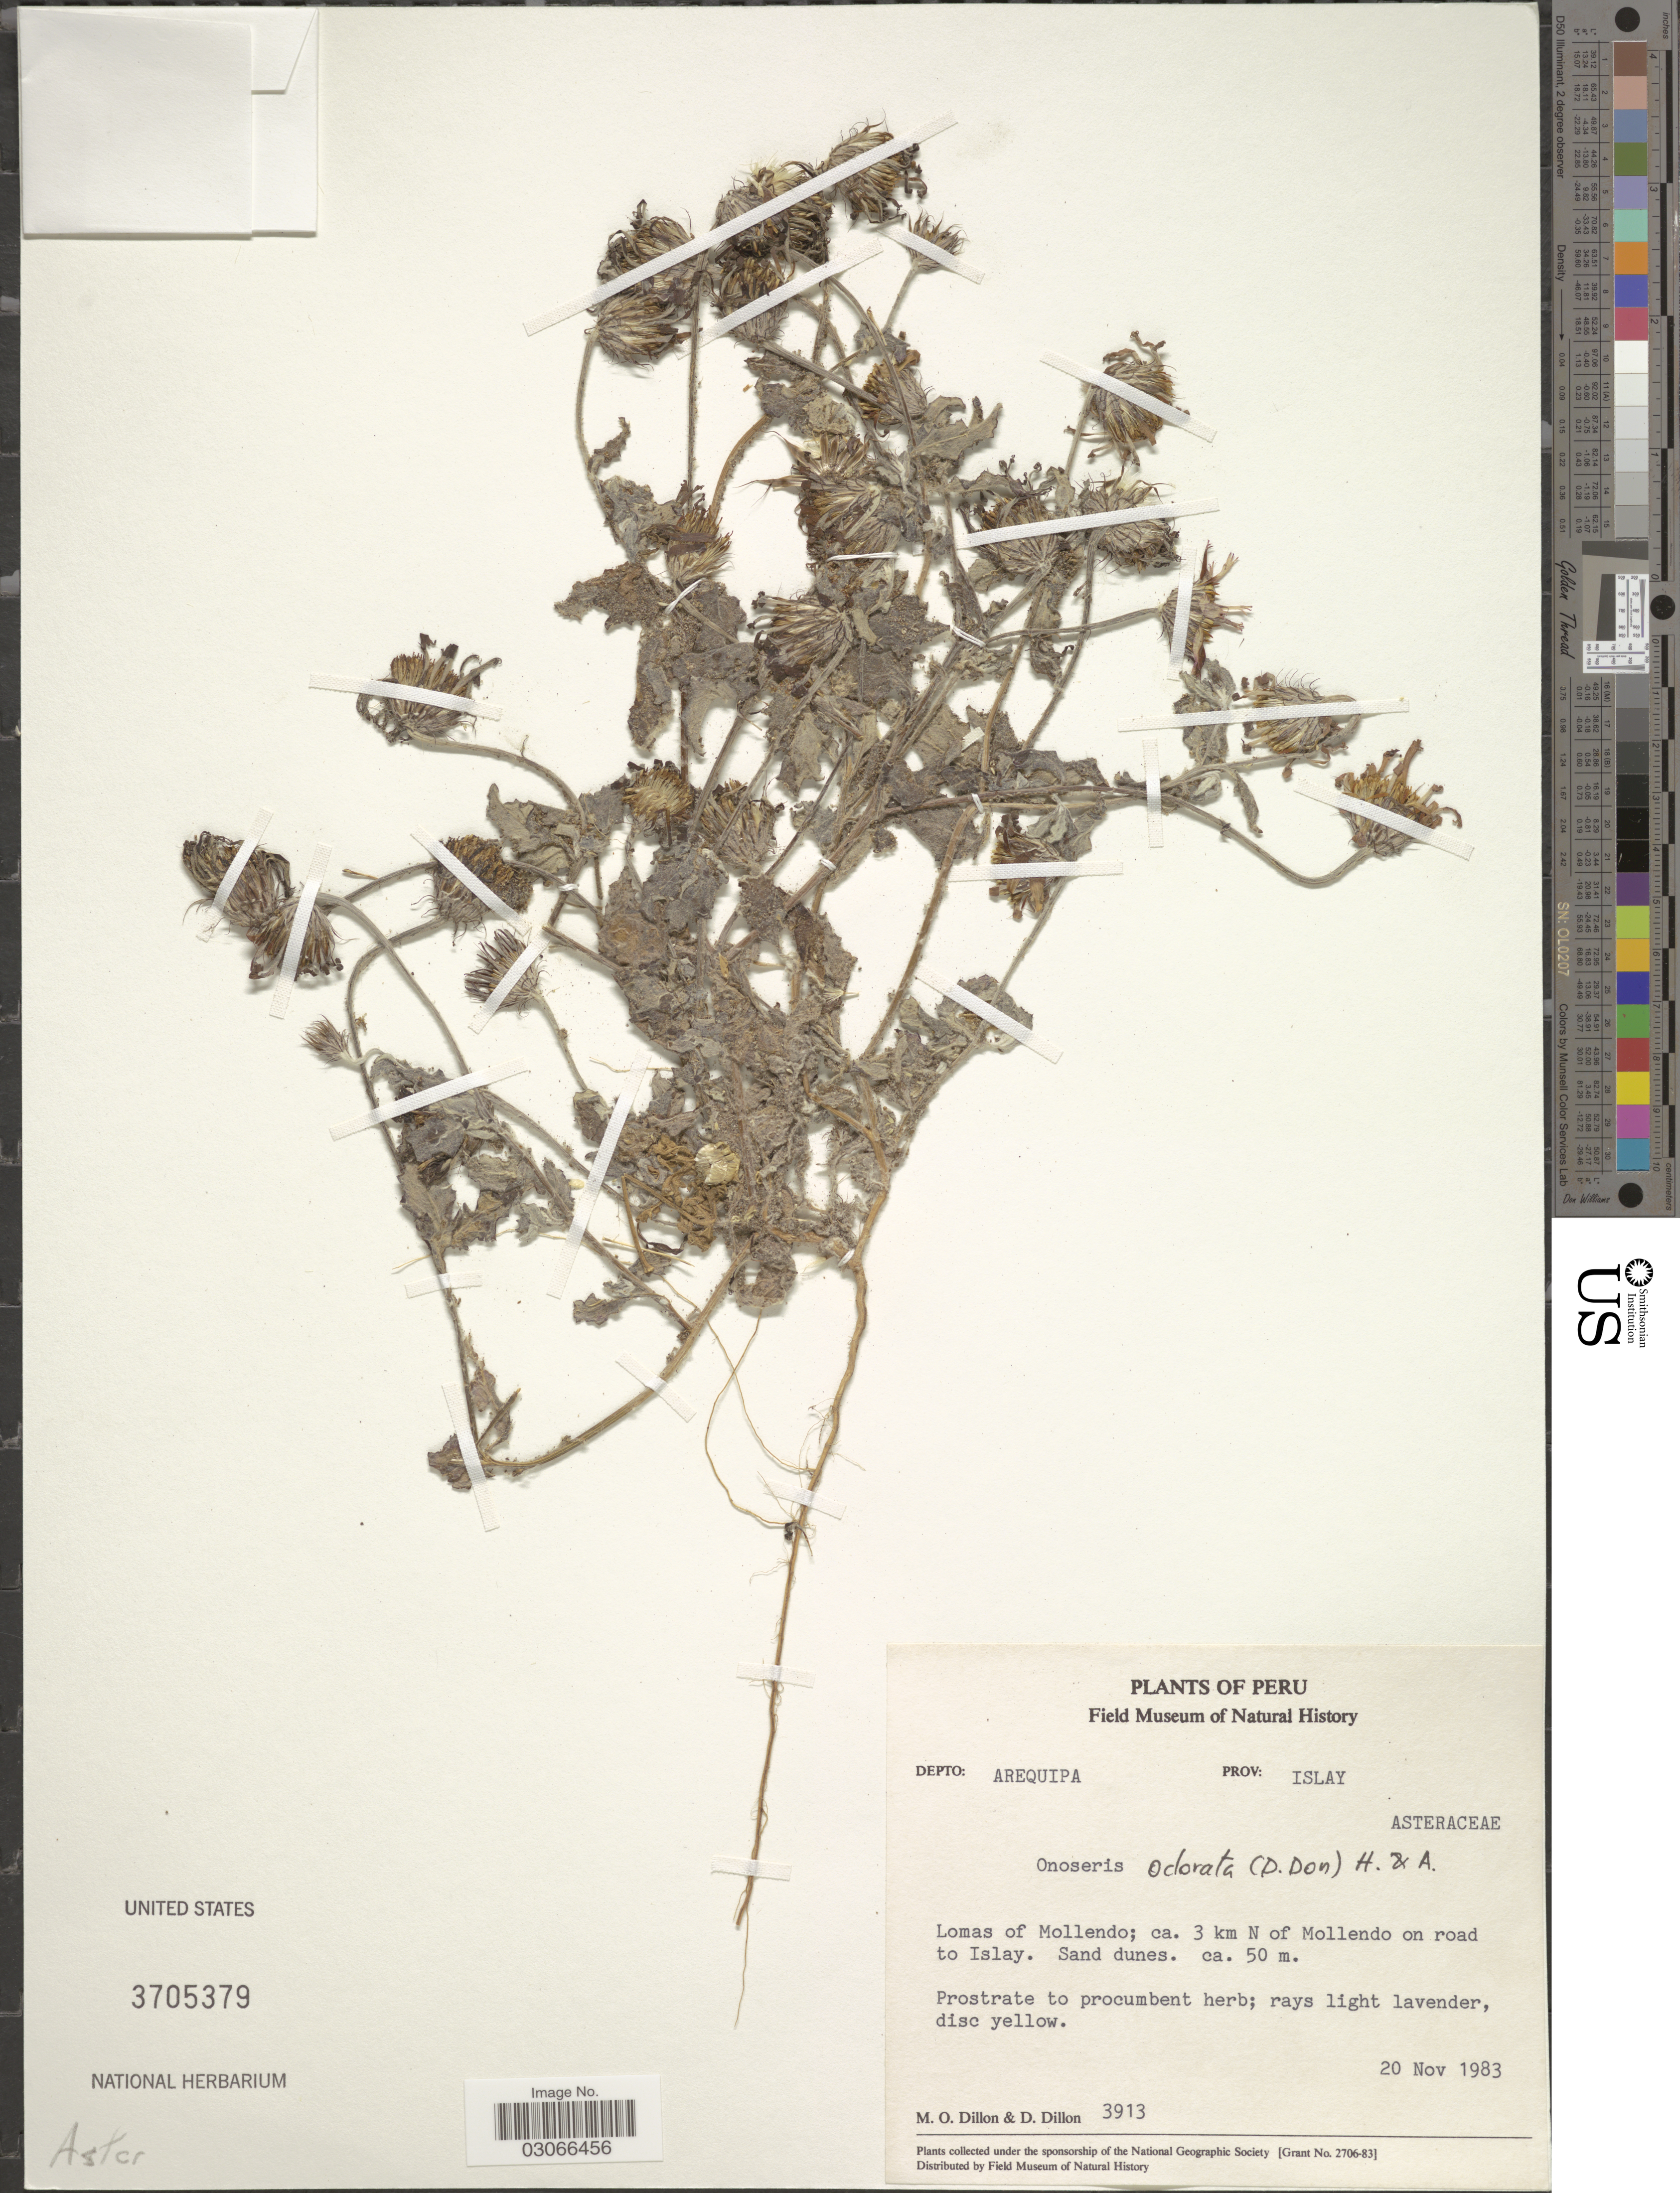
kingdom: Plantae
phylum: Tracheophyta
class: Magnoliopsida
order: Asterales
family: Asteraceae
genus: Onoseris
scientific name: Onoseris odorata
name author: (D. Don) Hook. & Arn.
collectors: M. O. Dillon & D. Dillon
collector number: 3913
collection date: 1983-11-20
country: Peru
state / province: Arequipa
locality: Depto. Arequipa. Prov: Islay. LOmas of Mollendo; ca. 3 km N of Mollendo on road to Islay.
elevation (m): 50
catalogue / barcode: US 3705379